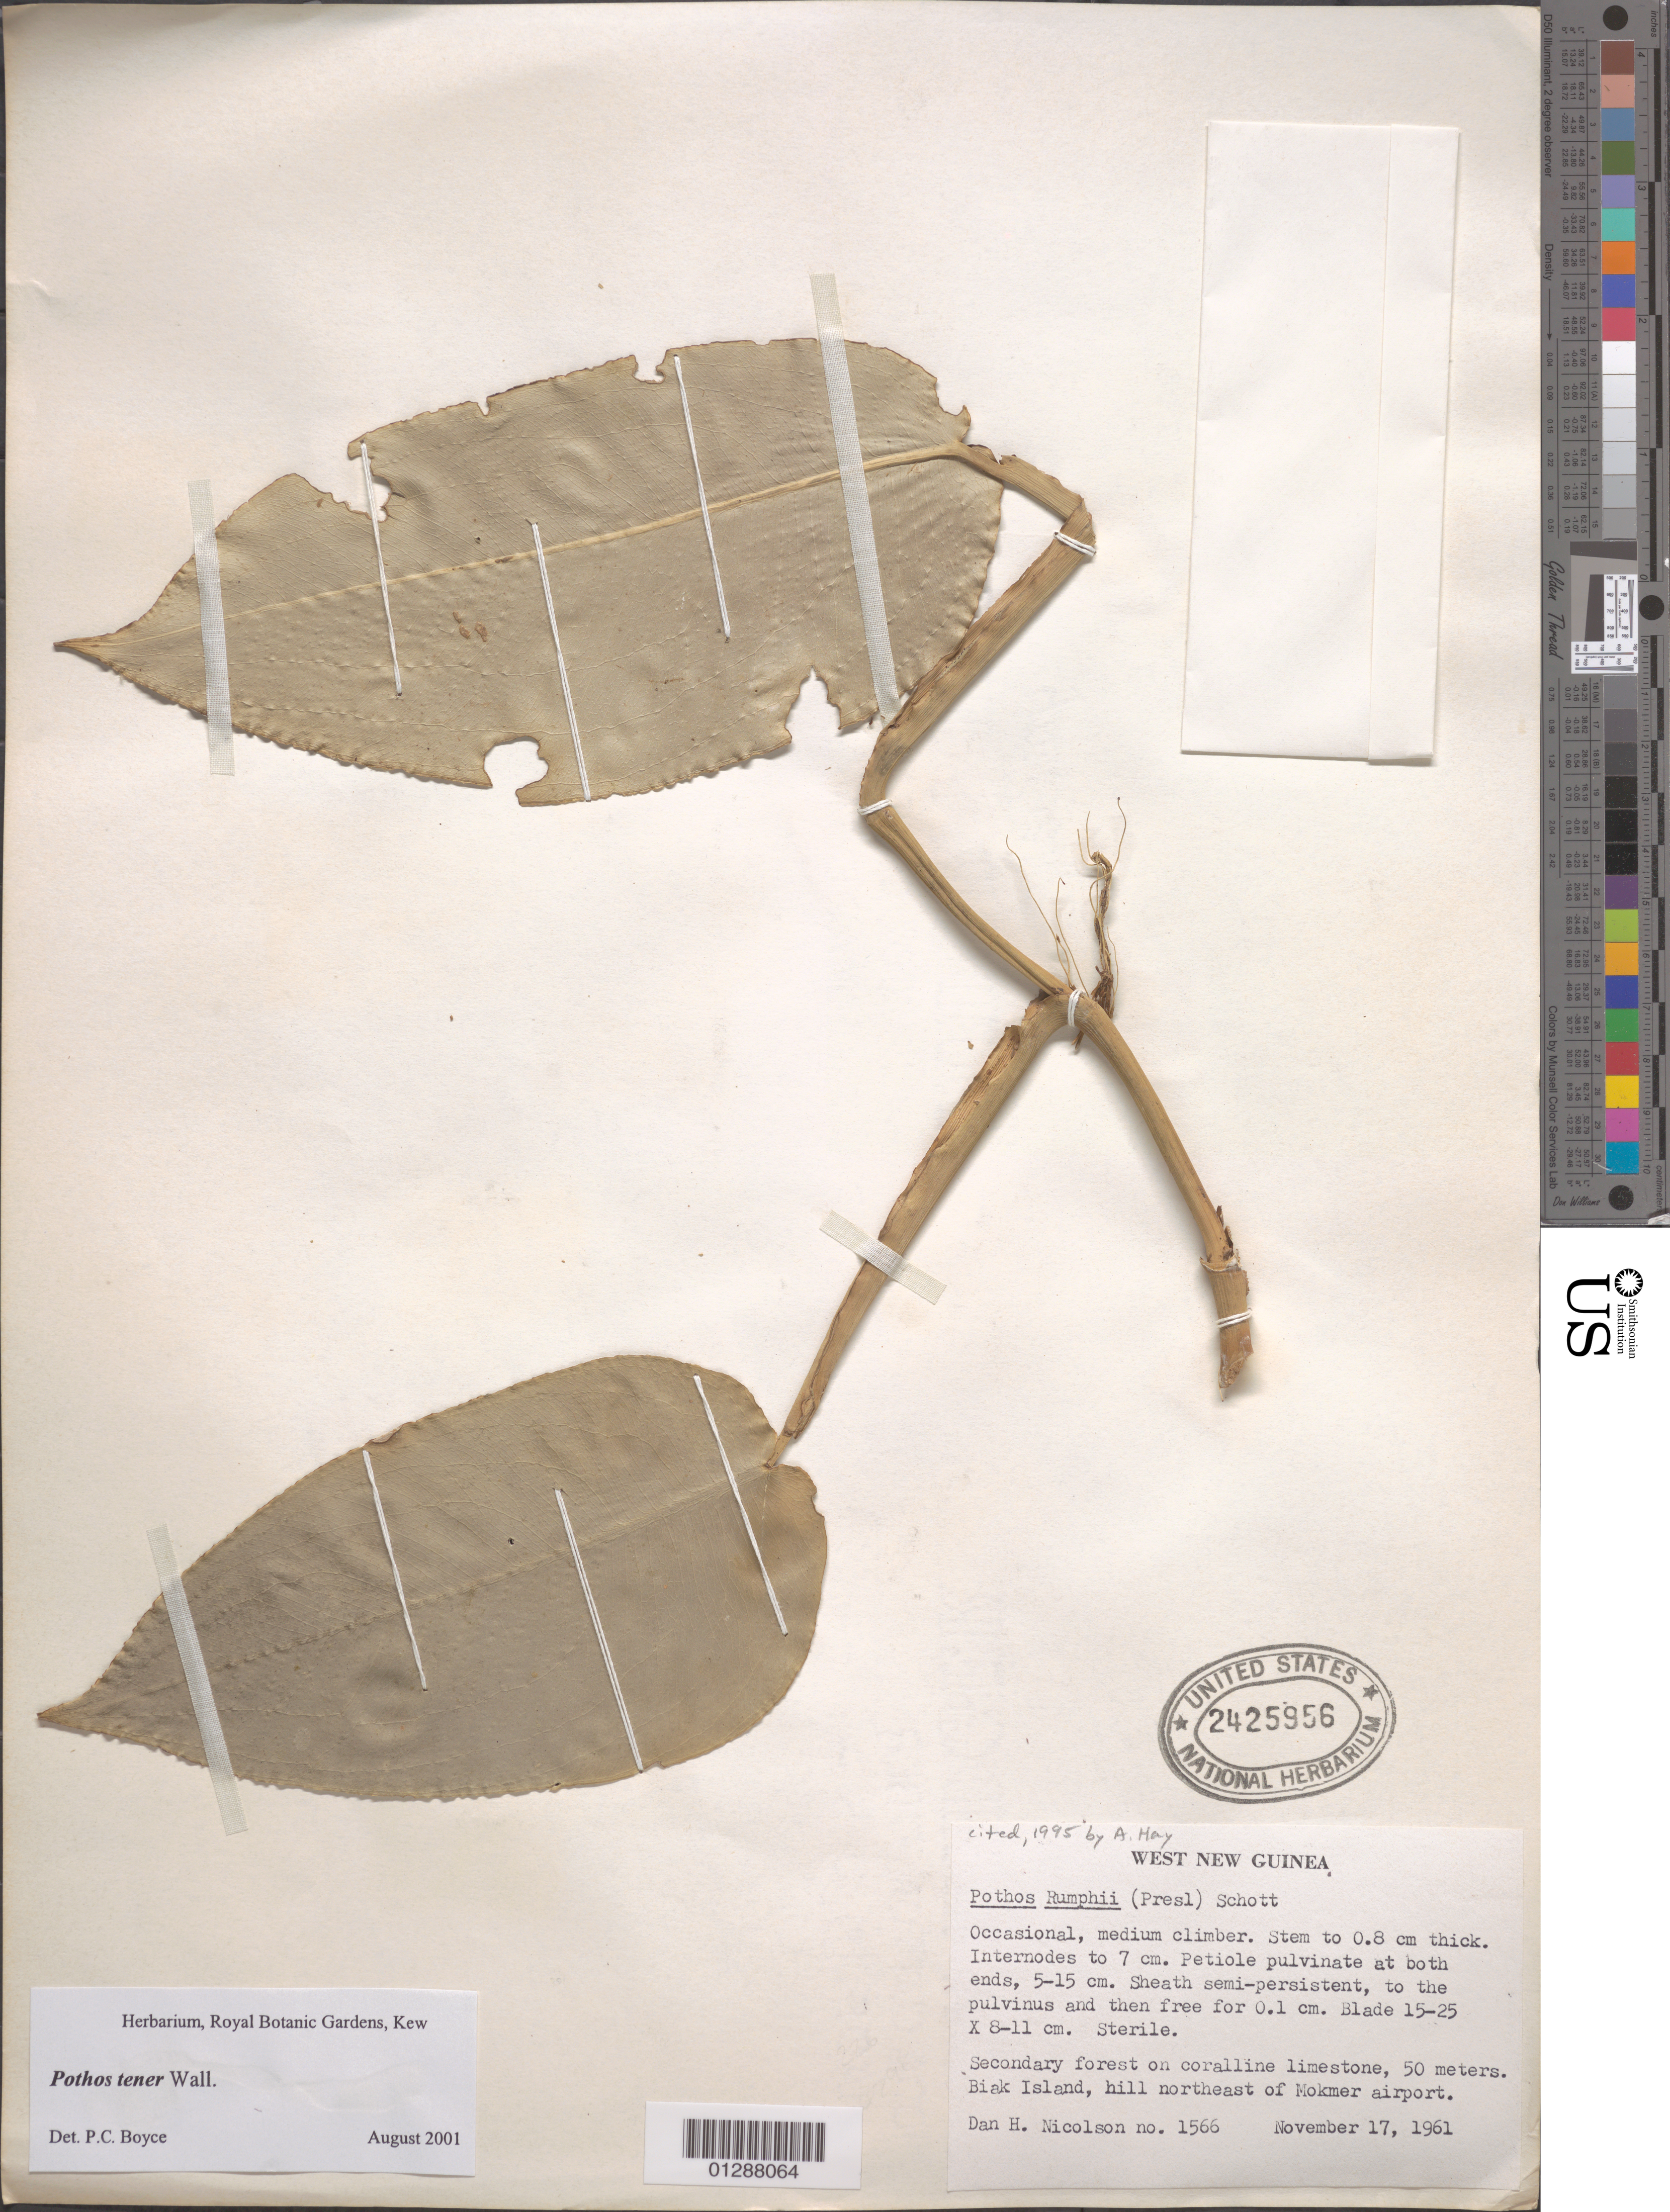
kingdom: Plantae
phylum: Tracheophyta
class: Liliopsida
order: Alismatales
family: Araceae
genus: Pothos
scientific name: Pothos tener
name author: Wall.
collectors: D. H. Nicolson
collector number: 1566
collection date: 1961-11-17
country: Indonesia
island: New Guinea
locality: West New Guinea. On coralline limestone, Biak Island, hill northeast of Mokmer airport.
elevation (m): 50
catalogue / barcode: US 2425956